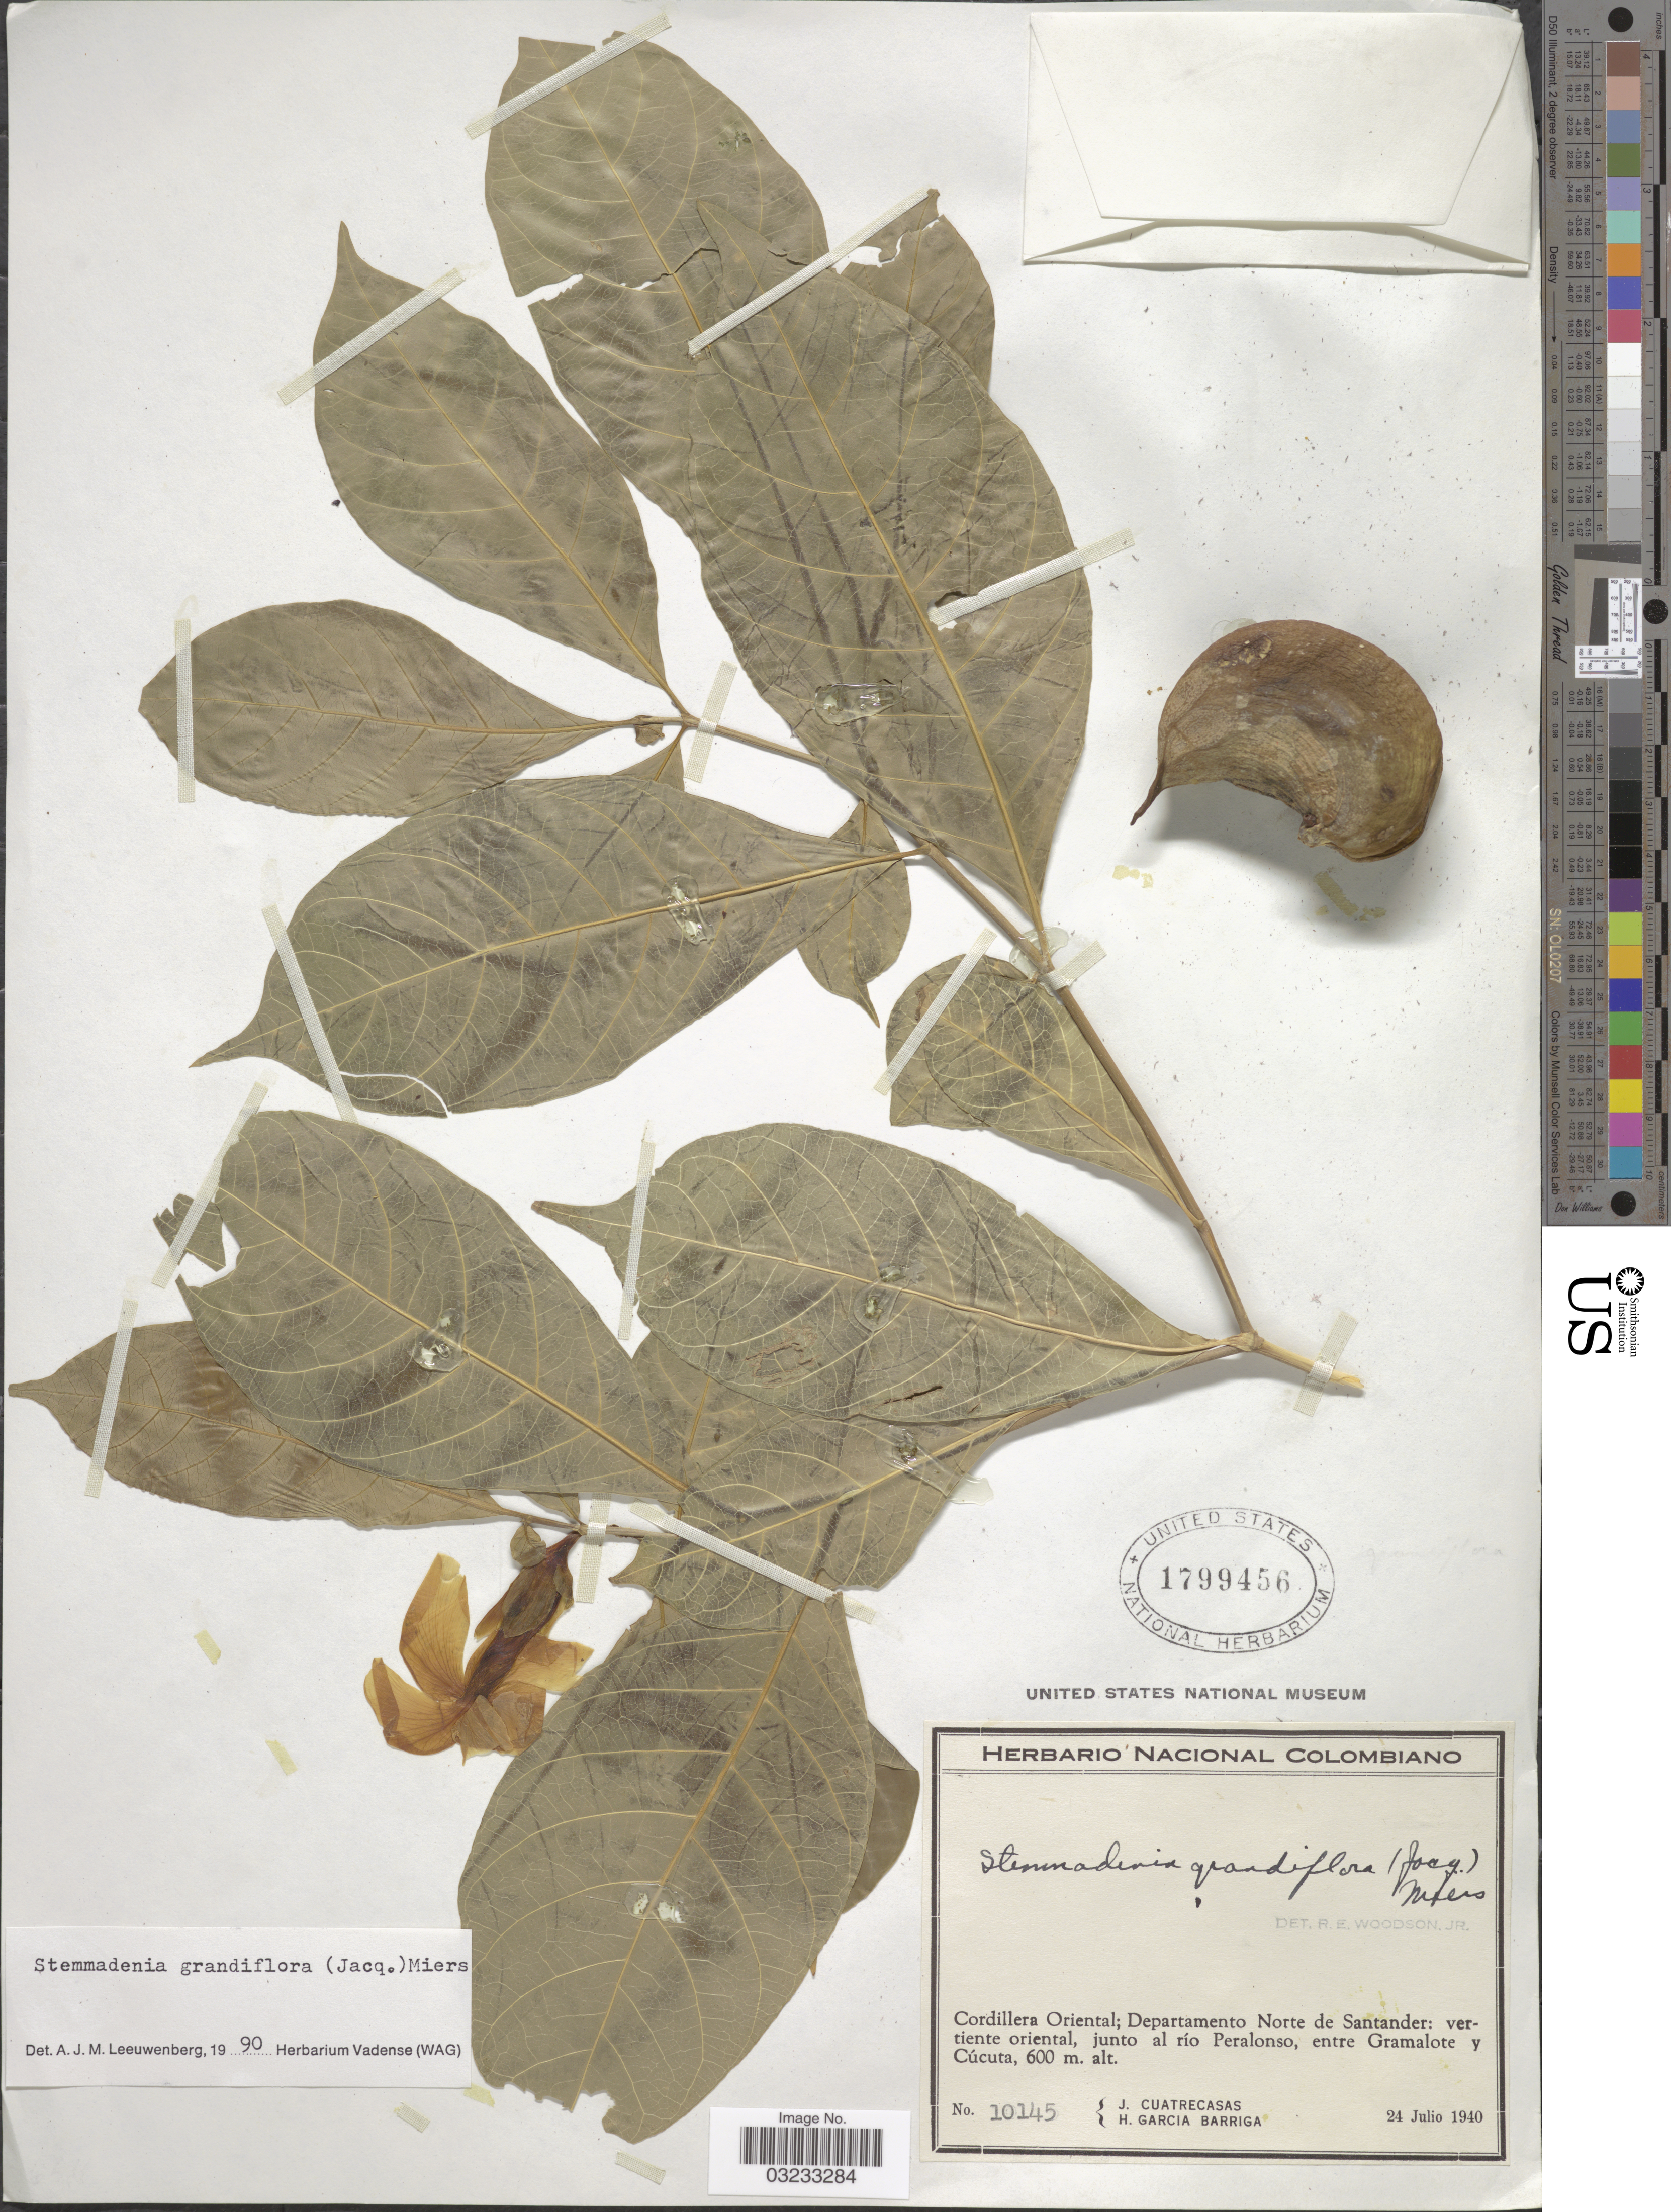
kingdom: Plantae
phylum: Tracheophyta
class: Magnoliopsida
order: Gentianales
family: Apocynaceae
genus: Stemmadenia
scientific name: Stemmadenia grandiflora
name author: (Jacq.) Miers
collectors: J. Cuatrecasas & H. García Barriga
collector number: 10145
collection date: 1940-07-24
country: Colombia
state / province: Norte de Santander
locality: Cordillera Oriental; Departamento Norte de Santander: vertiente oriental, junto al río Peralonso, entre Gramalote y Cúcuta.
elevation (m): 600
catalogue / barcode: US 1799456